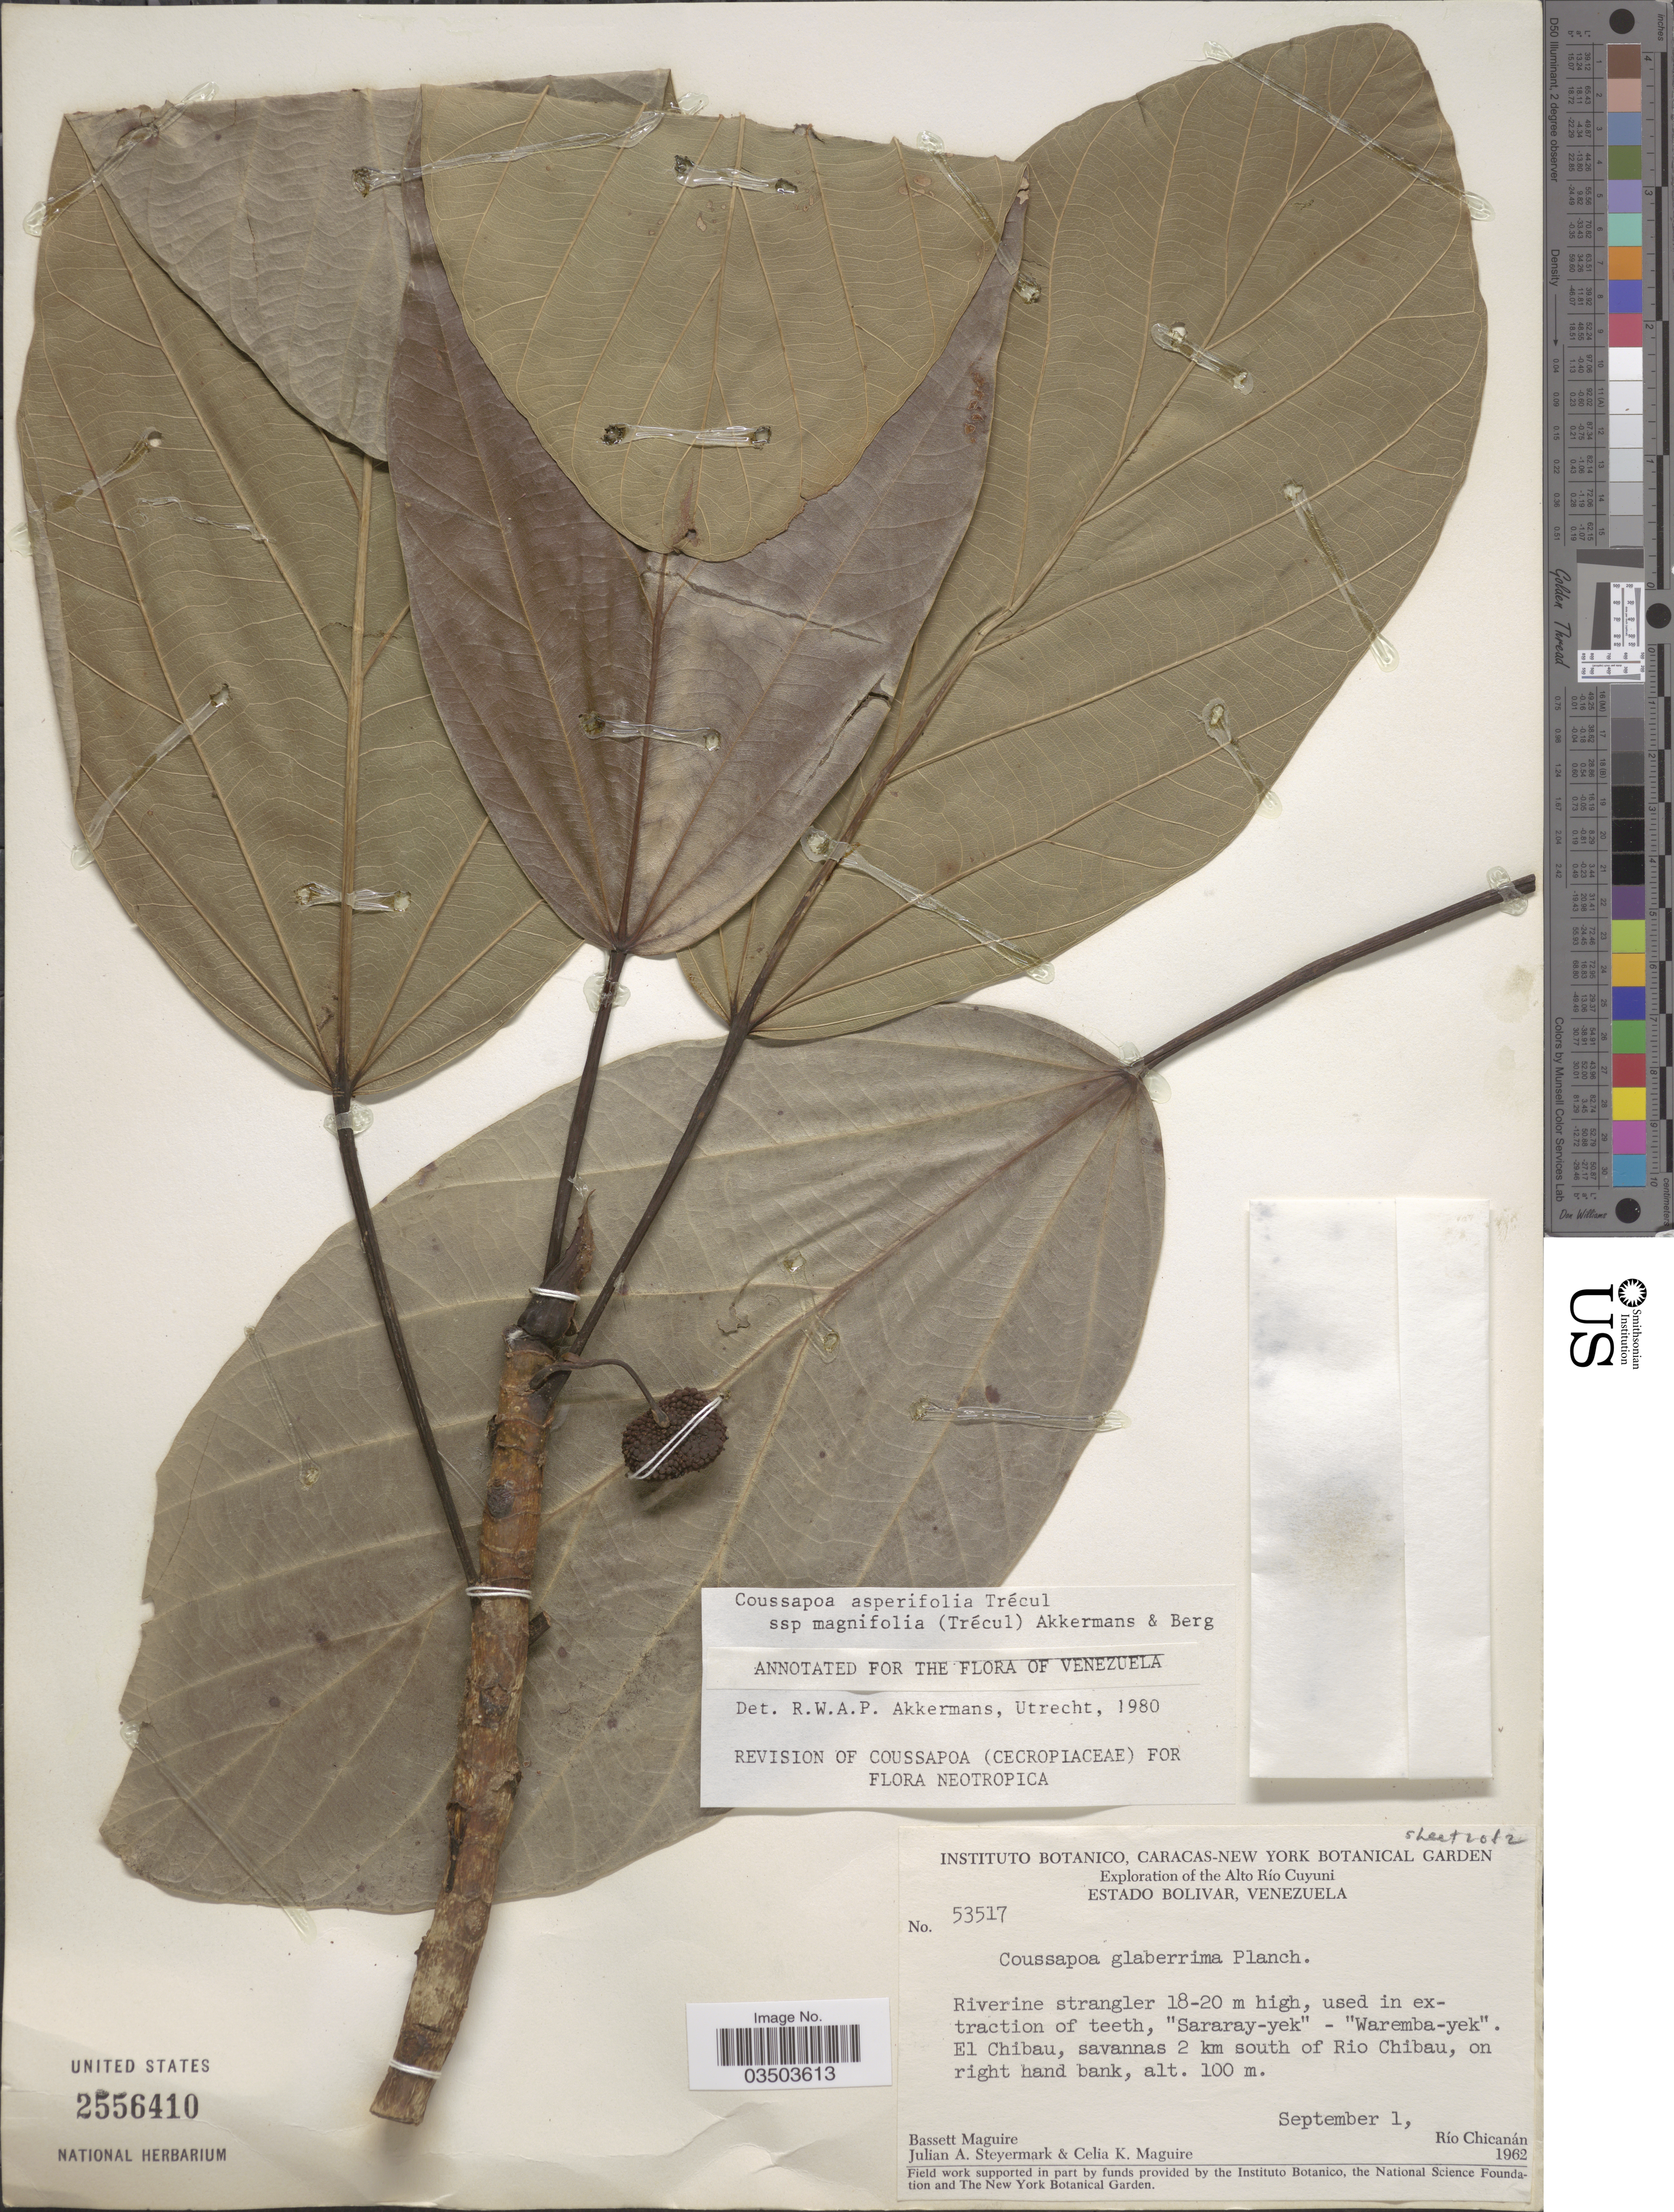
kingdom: Plantae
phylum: Tracheophyta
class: Magnoliopsida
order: Rosales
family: Urticaceae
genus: Coussapoa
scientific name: Coussapoa asperifolia subsp. magnifolia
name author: (Trécul) Akkermans & C.C. Berg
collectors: B. Maguire, J. Steyermark & C. K. Maguire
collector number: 53517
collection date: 1962-09-01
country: Venezuela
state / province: Bolivar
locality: Alto Río Cuyuni. El Chibau, savannas 2 km south of Rio Chibau, on right hand bank. Río Chicanán.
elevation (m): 100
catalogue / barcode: US 2556410